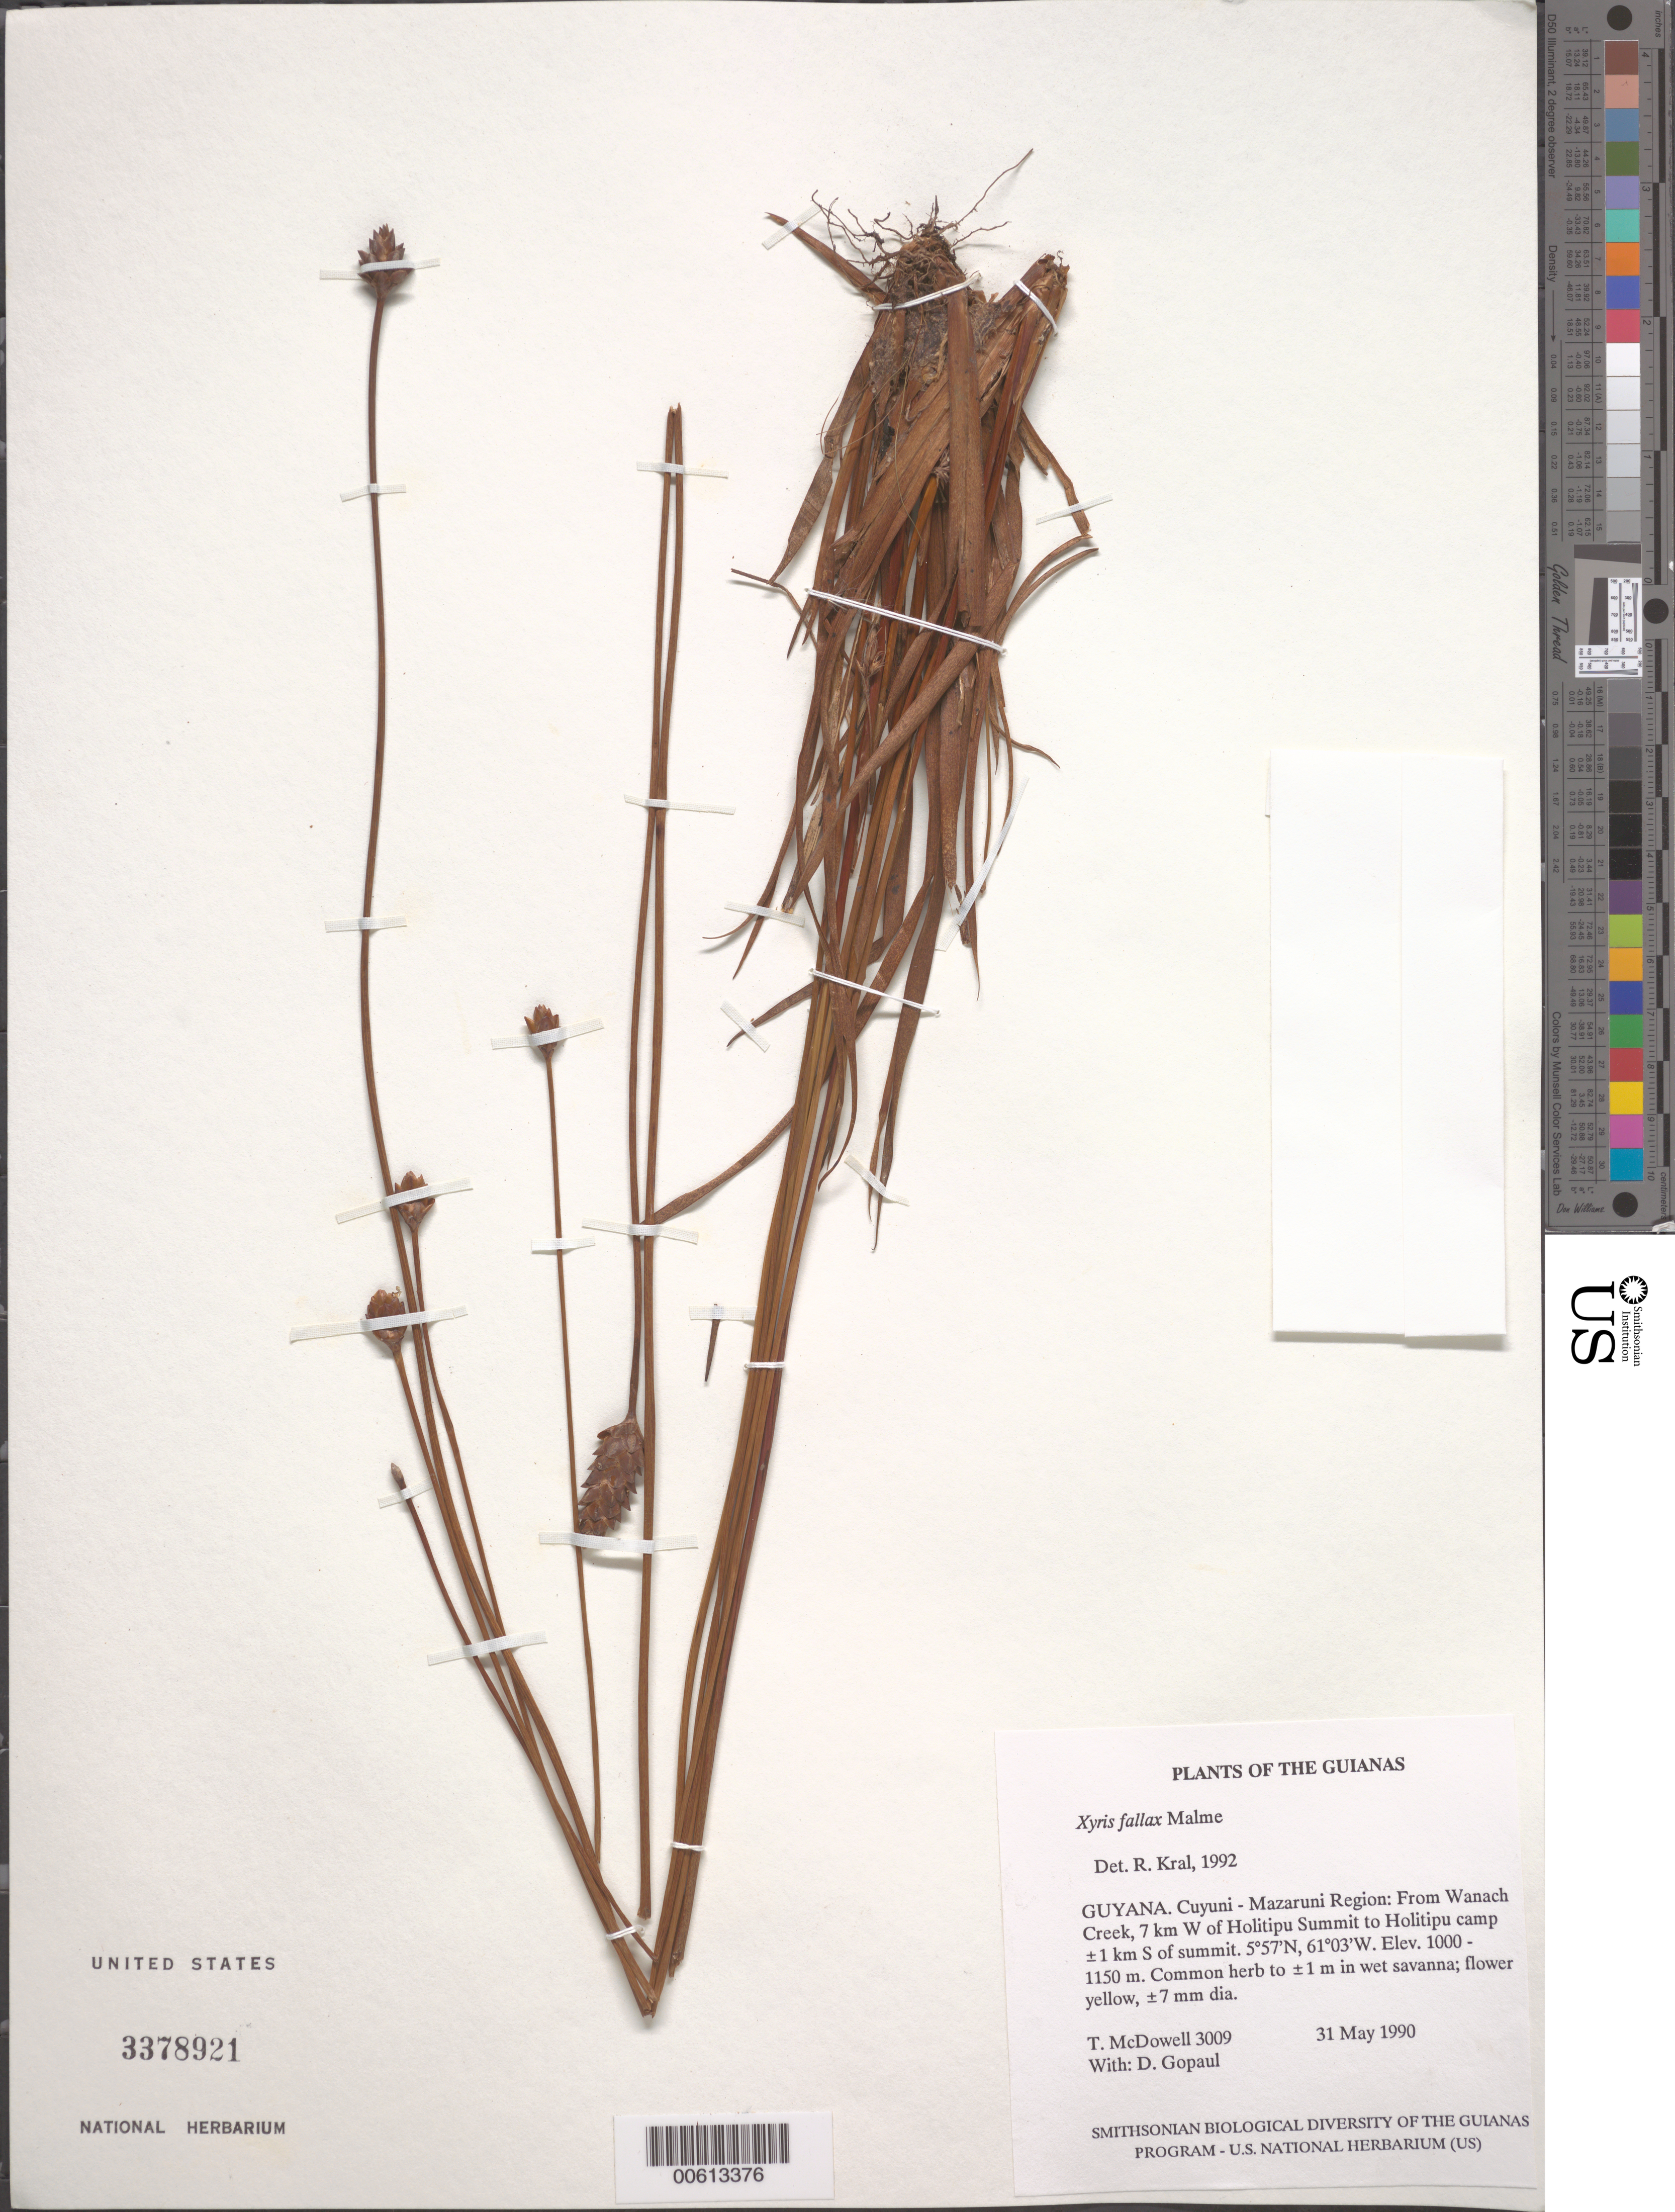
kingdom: Plantae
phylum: Tracheophyta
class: Liliopsida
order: Poales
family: Xyridaceae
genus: Xyris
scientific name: Xyris fallax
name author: Malme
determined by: Kral, Robert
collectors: T. McDowell, D. Hughs & D. Gopaul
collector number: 3009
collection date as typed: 31 May 1990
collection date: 1990-05-31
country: Guyana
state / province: Cuyuni-Mazaruni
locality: From Wanach Creek, 7 km W of Holitipu Summit to Holitipu camp ±1 km S of summit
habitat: High savanna and forested ravines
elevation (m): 1000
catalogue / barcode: US 3378921